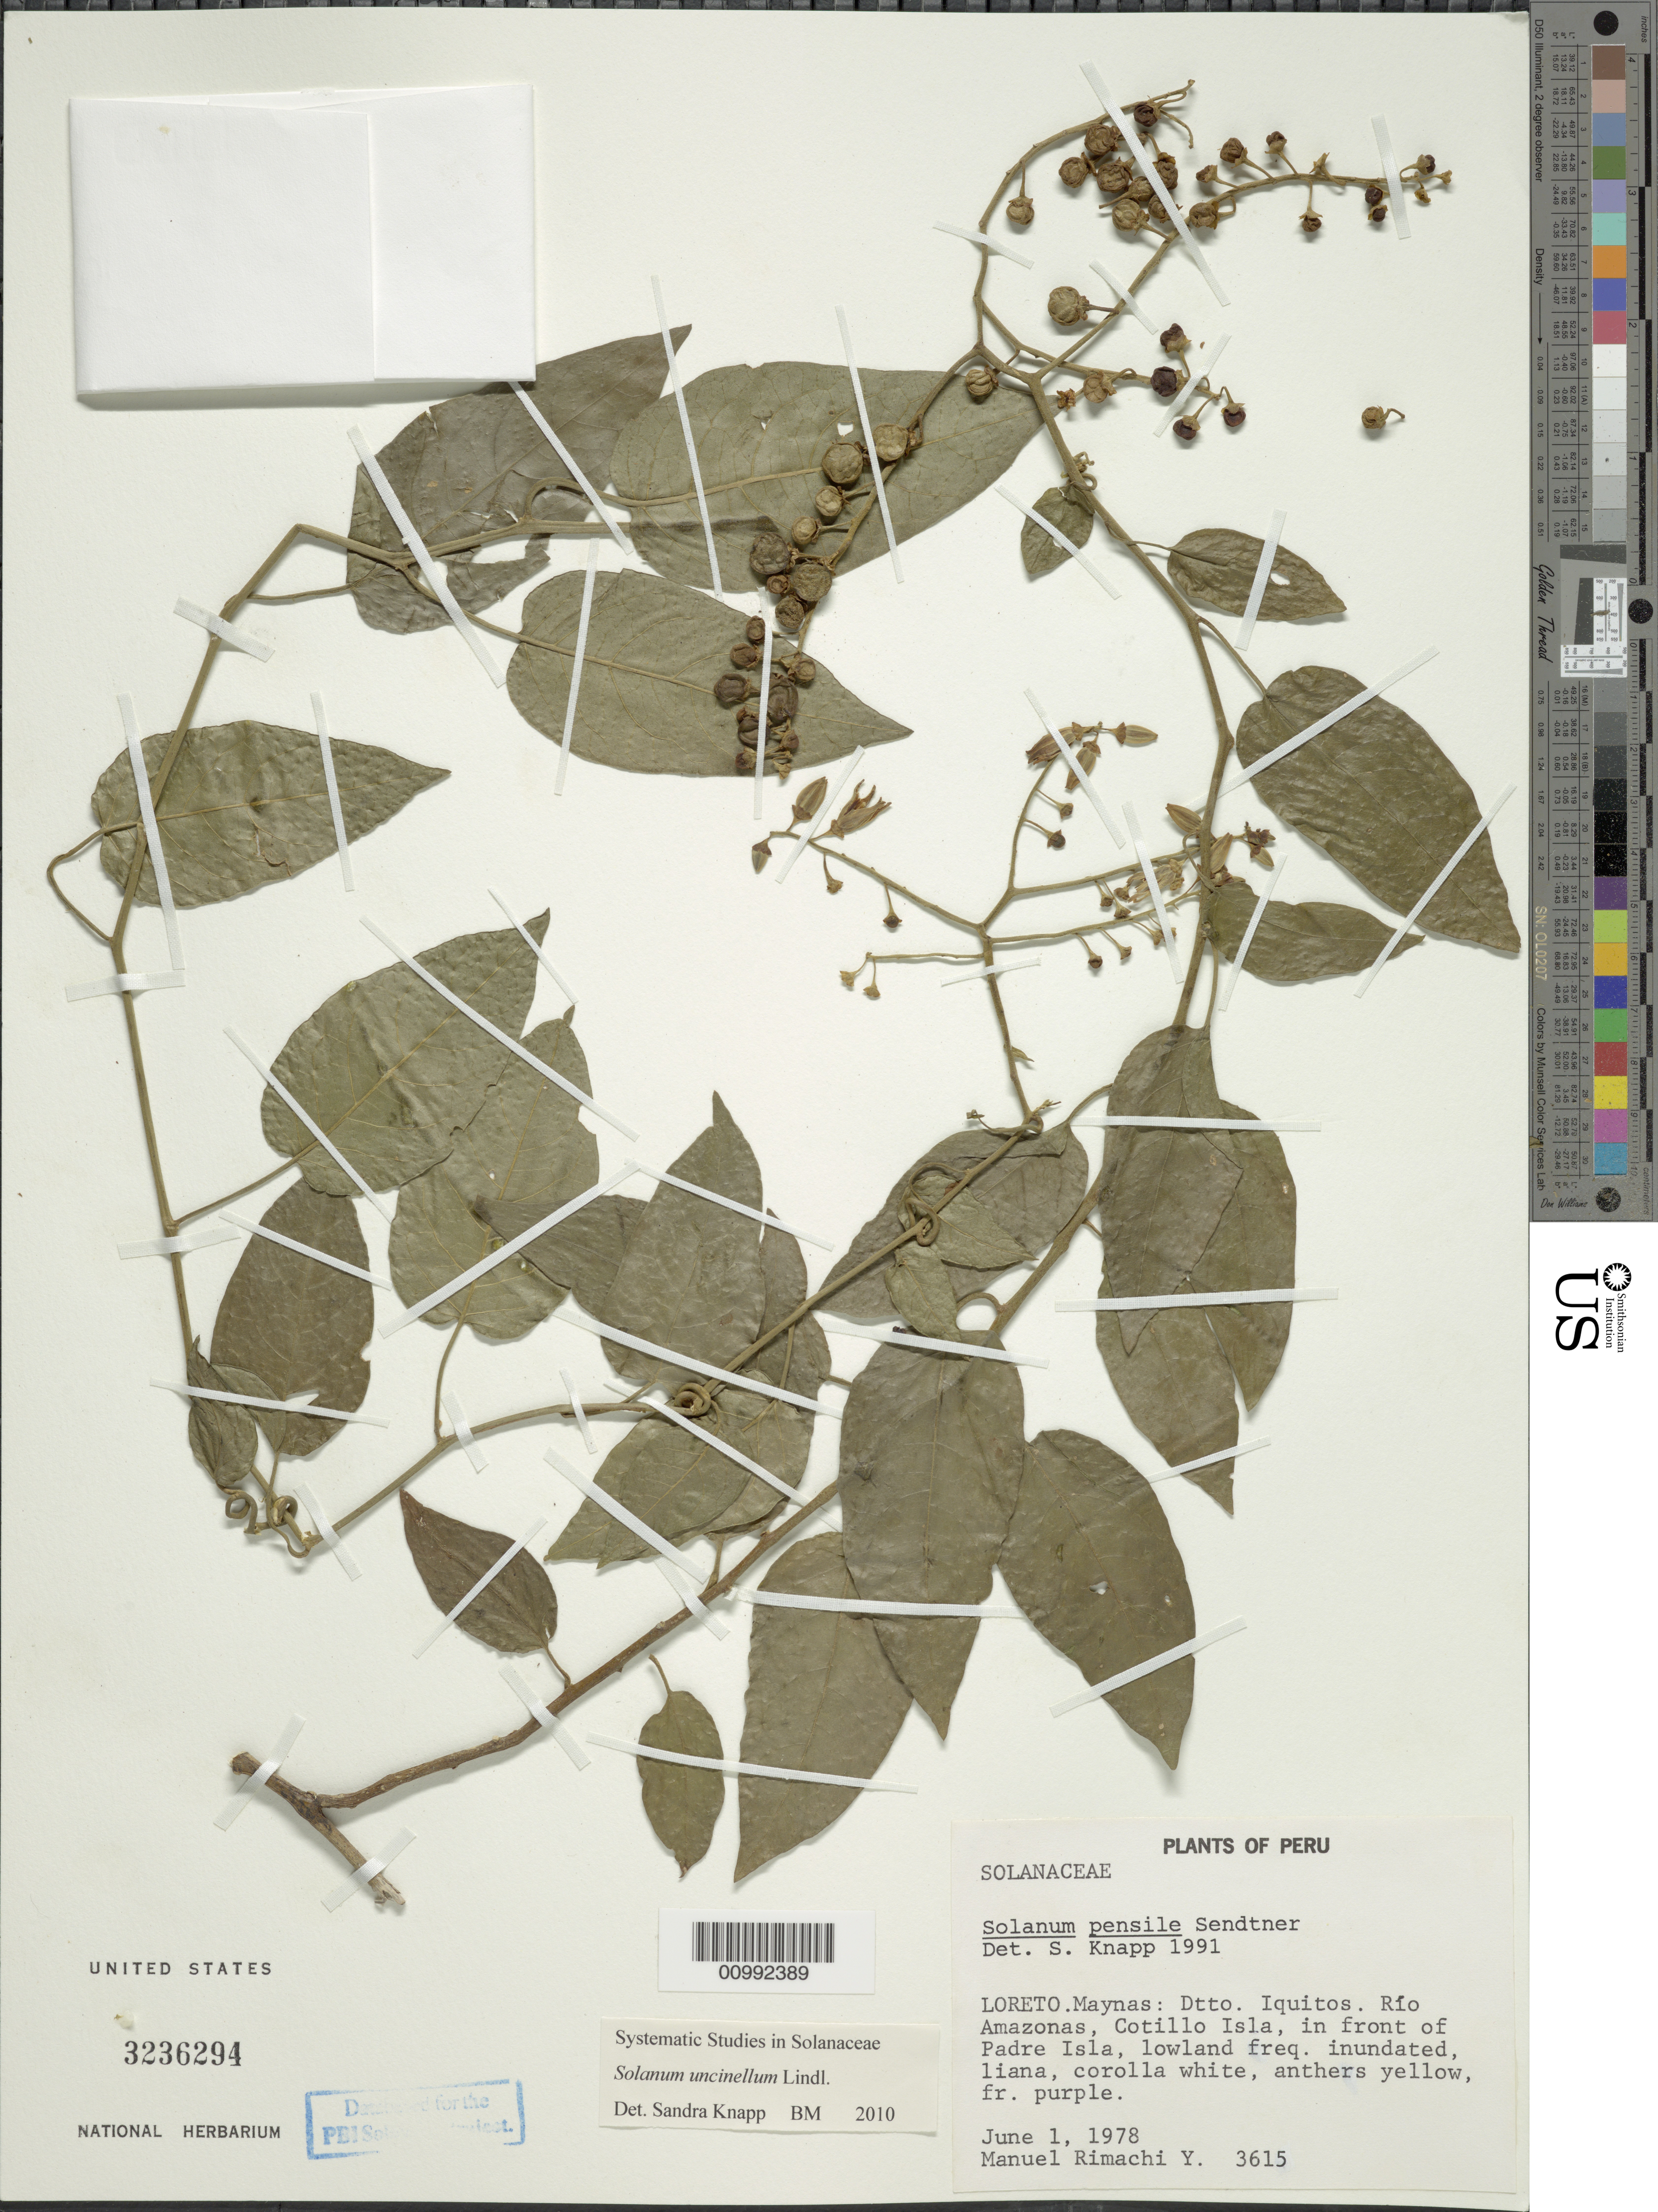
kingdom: Plantae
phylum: Tracheophyta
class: Magnoliopsida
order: Solanales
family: Solanaceae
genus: Solanum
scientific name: Solanum uncinellum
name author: Lindl.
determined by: Knapp, S. D.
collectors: M. Rimachi Y.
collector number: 3615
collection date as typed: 1 Jun 1978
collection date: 1978-06-01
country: Peru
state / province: Loreto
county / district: Maynas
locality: Rio Amazonas, Cotillo Islas, in front of Padre Isla.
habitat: lowland freq. inundated.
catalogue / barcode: US 3236294